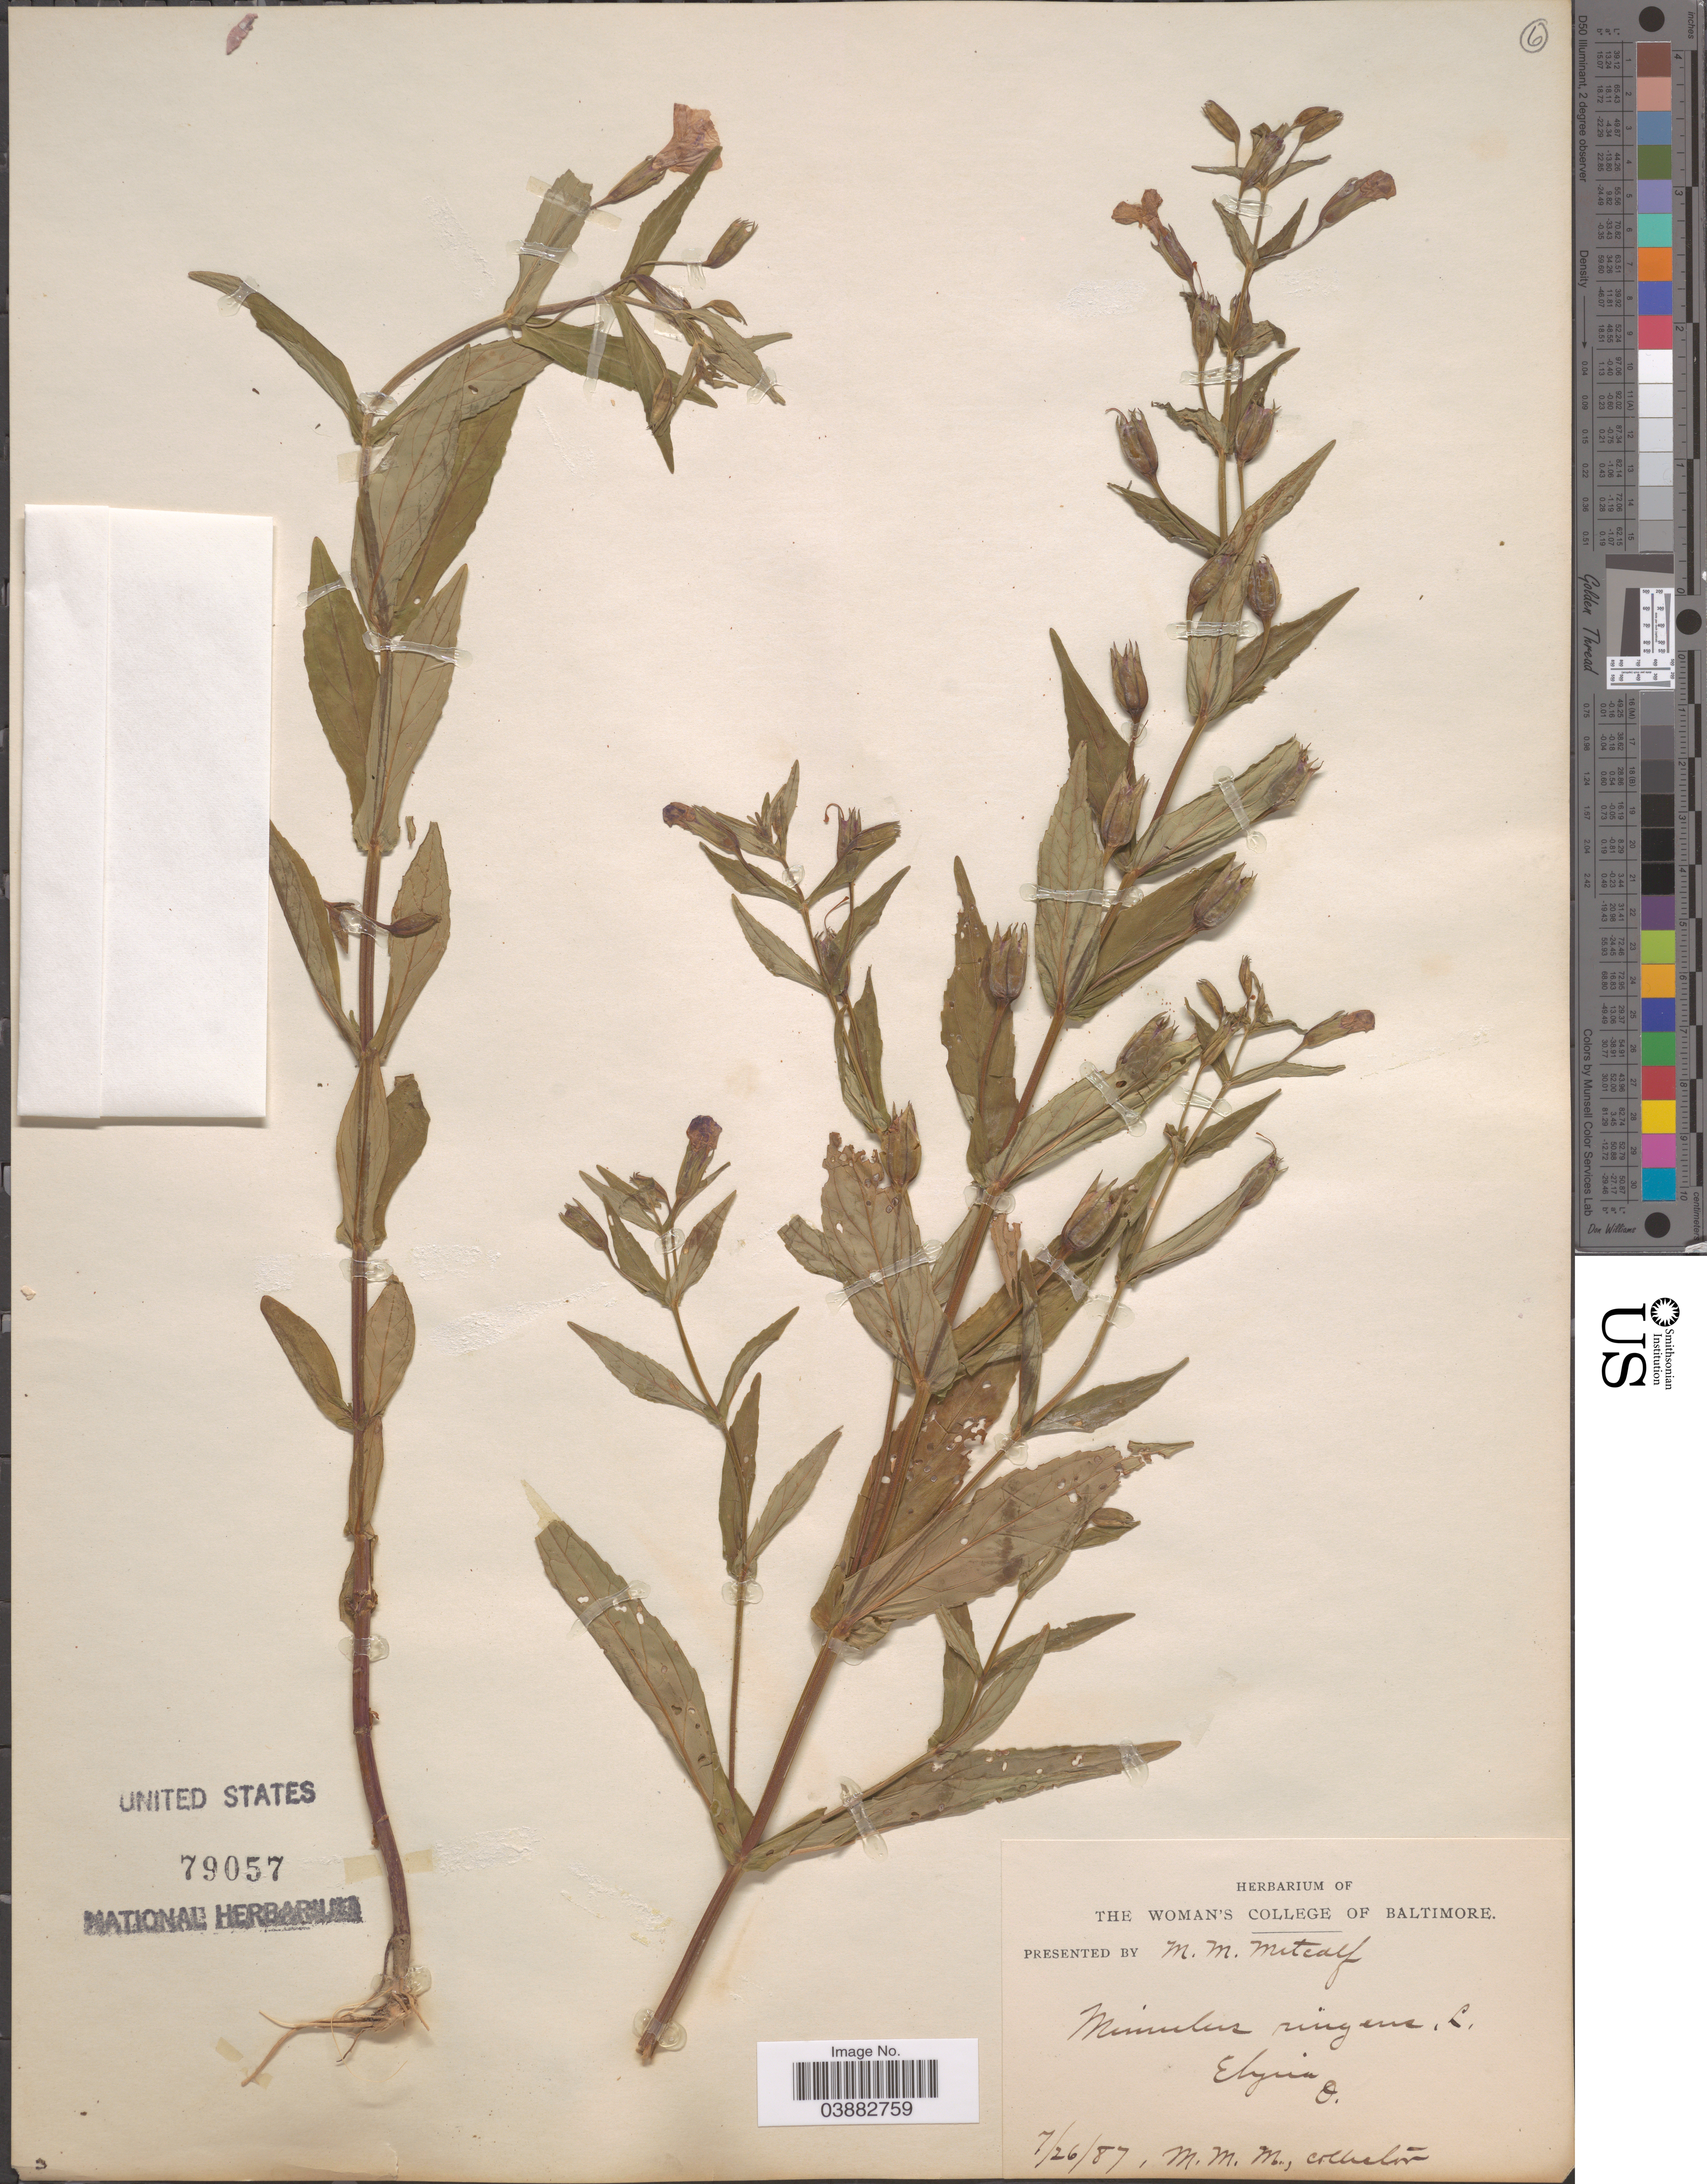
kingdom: Plantae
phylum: Tracheophyta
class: Magnoliopsida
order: Lamiales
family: Phrymaceae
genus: Mimulus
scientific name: Mimulus ringens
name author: L.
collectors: M. Metcalf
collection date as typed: Transcribed d/m/y: 26/7/87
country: United States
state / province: Ohio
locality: Elyria.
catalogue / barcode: US 79057